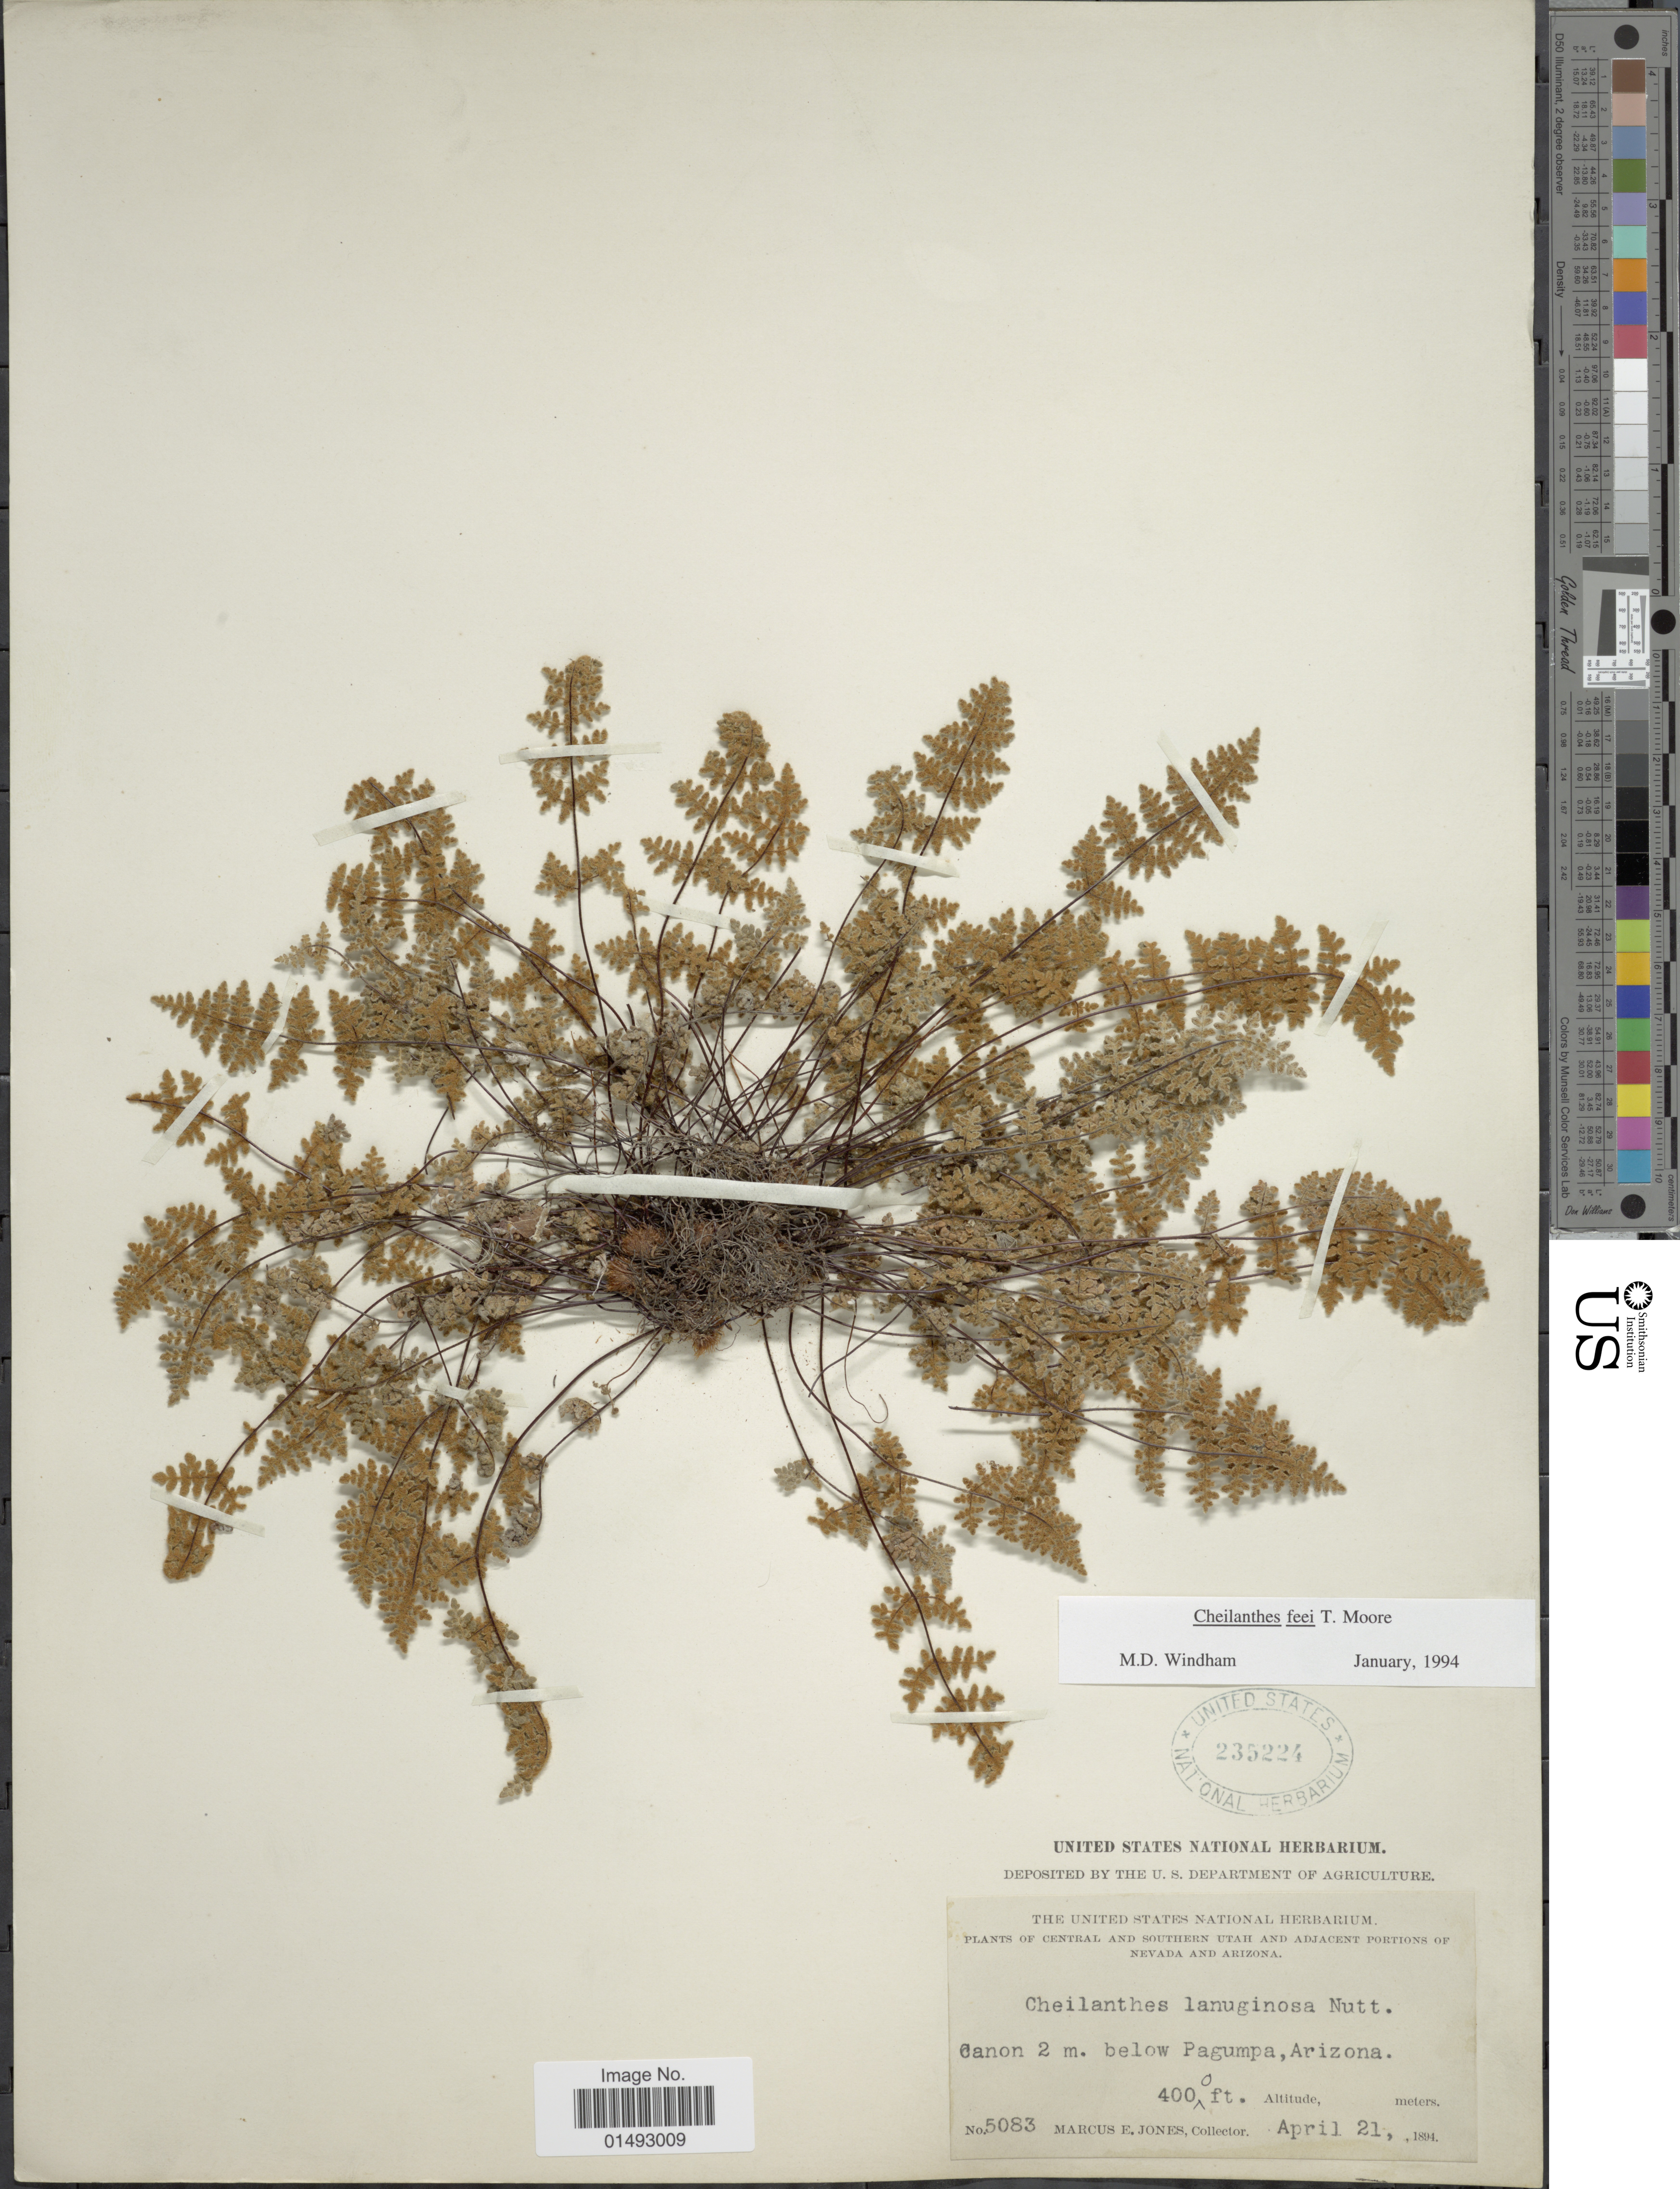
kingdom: Plantae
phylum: Tracheophyta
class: Polypodiopsida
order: Polypodiales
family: Pteridaceae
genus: Myriopteris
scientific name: Myriopteris gracilis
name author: Fée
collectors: M. E. Jones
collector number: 5083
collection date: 1894-04-21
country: United States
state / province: Arizona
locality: Canon 2 m. below Pagumpa, Arizona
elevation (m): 1219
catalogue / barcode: US 235224